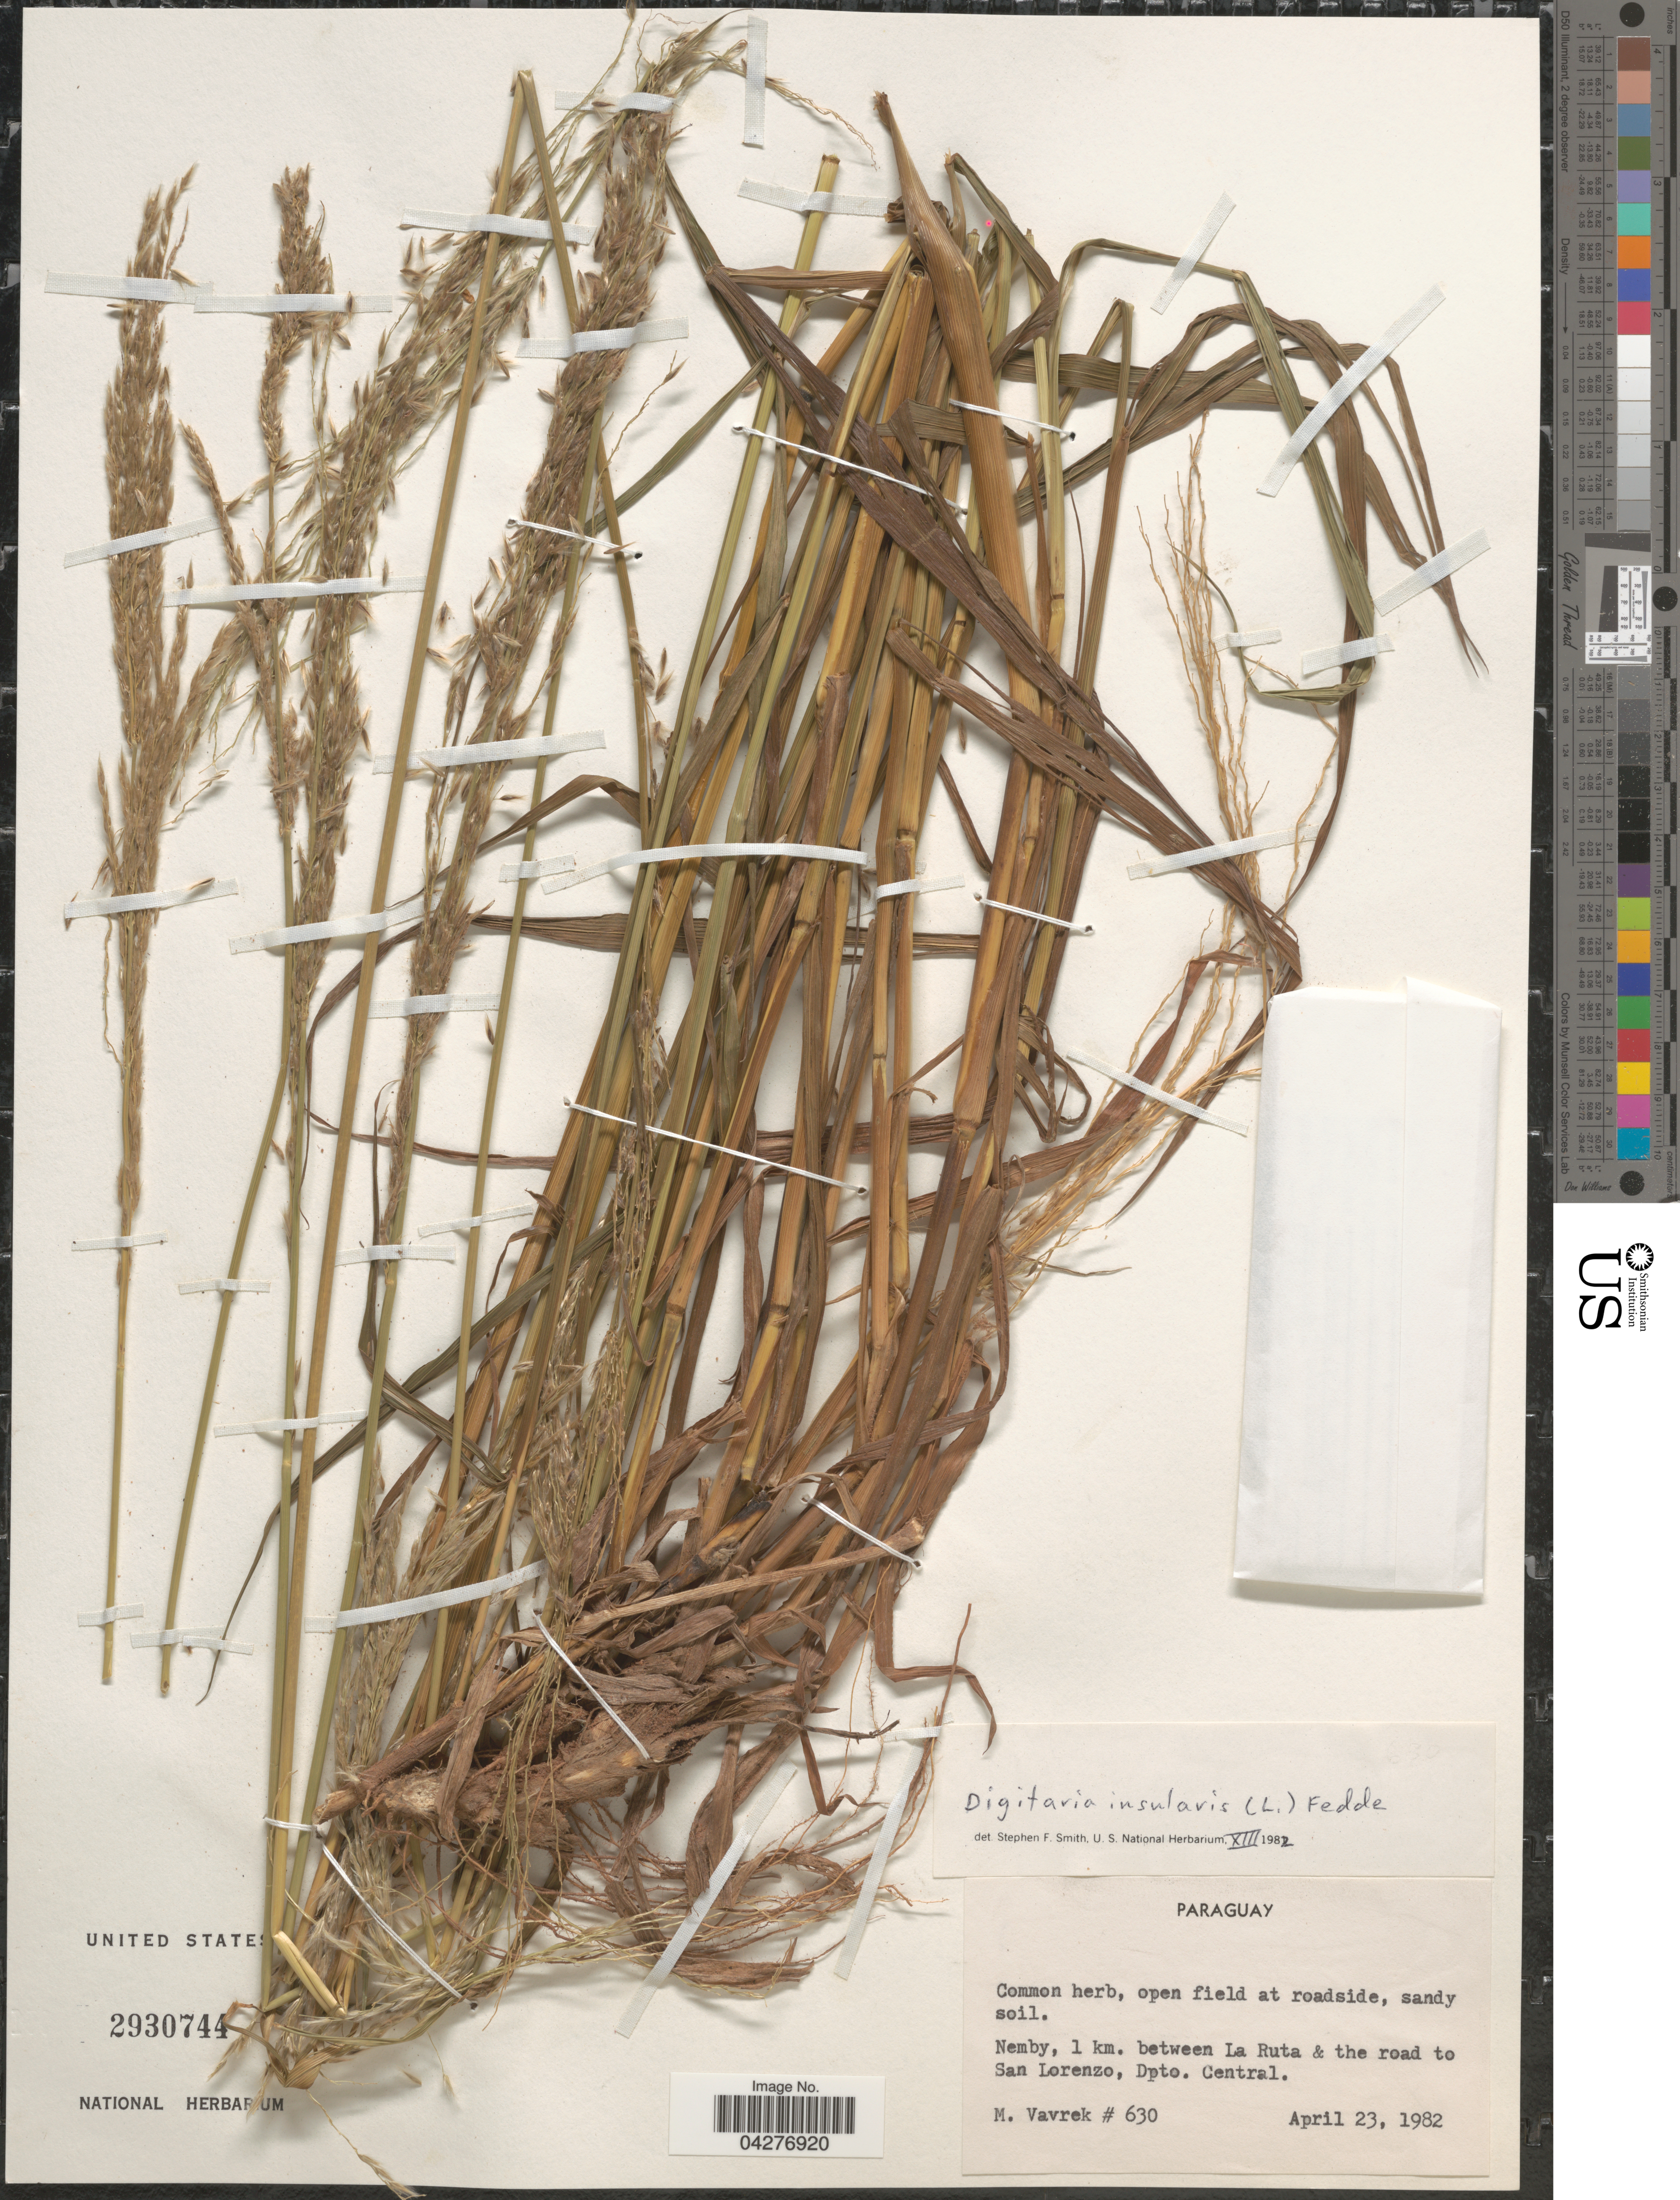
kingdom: Plantae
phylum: Tracheophyta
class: Liliopsida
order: Poales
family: Poaceae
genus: Digitaria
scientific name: Digitaria insularis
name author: (L.) Fedde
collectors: M. Vavrek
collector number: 630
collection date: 1982-04-23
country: Paraguay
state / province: Central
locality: Nemby, 1 km. between La Ruta & the road to San Lorenzo, Dpto. Central.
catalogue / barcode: US 2930744